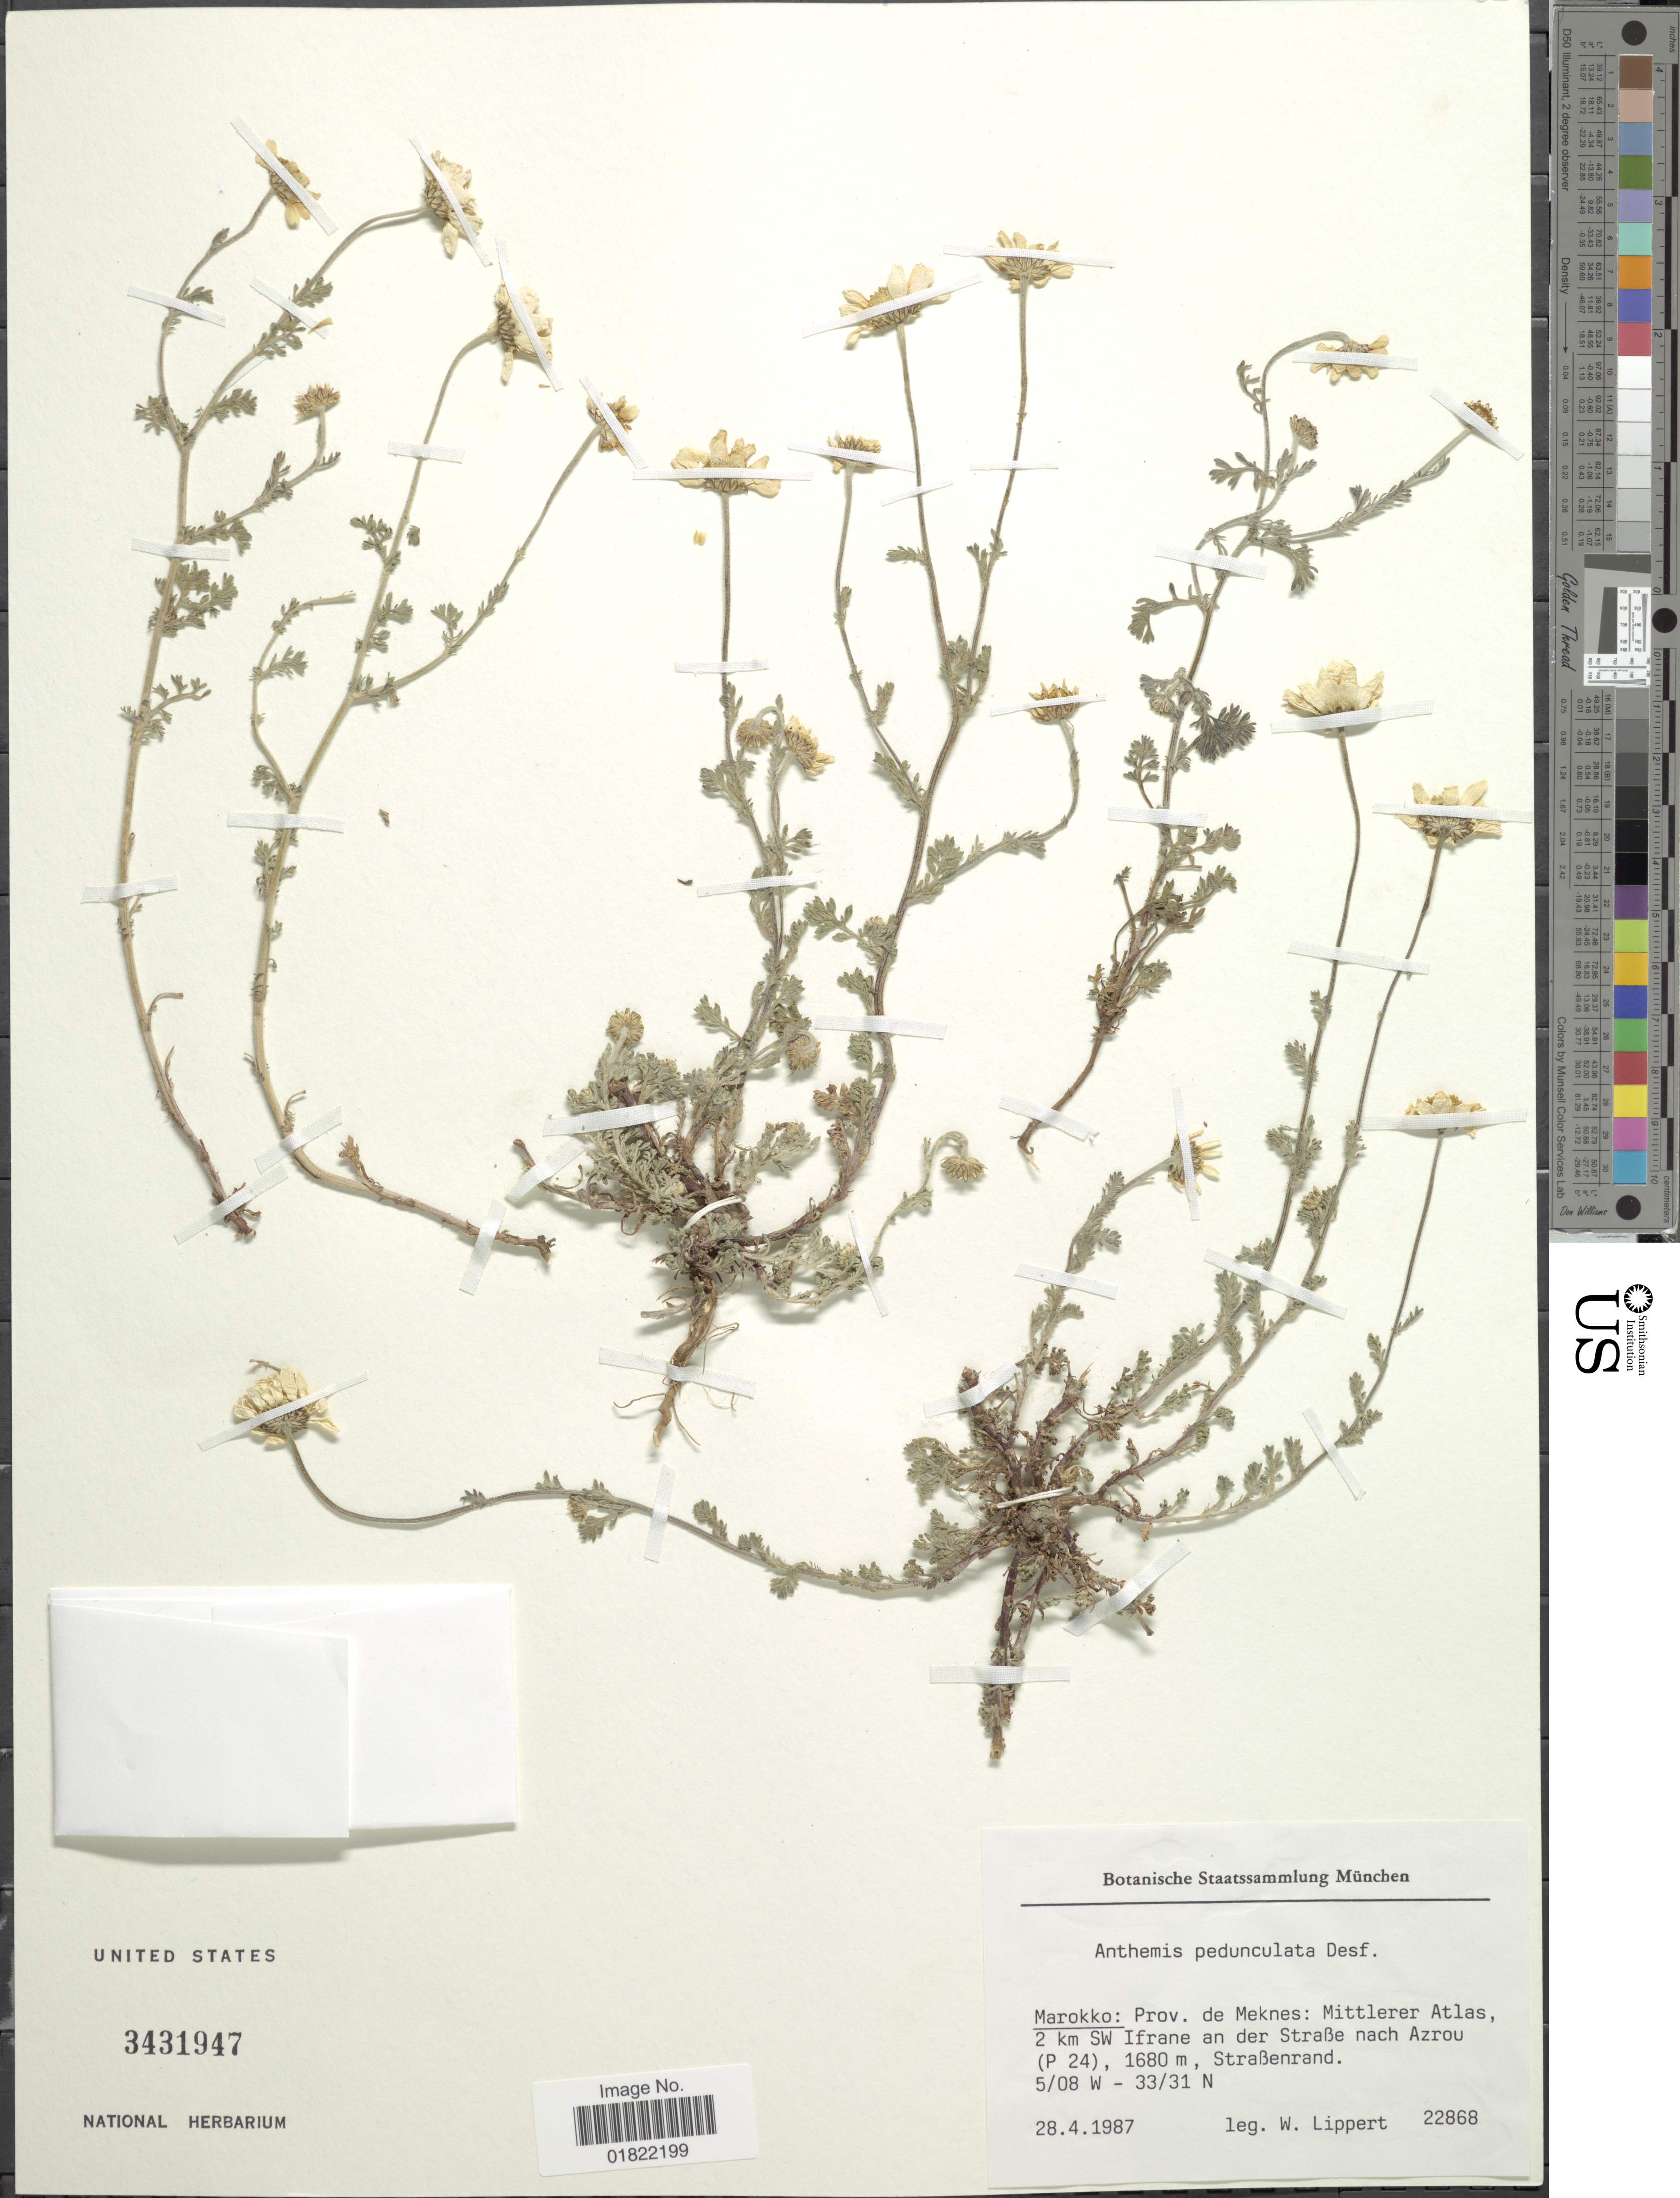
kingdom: Plantae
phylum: Tracheophyta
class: Magnoliopsida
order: Asterales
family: Asteraceae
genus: Anthemis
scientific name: Anthemis pedunculata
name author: Desf.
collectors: W. Lippert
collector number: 22868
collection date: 1987-04-28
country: Morocco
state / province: Meknès-Tafilalet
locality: Marokko: Prov. de Meknes: Mittlerer Atlas, 2 km SW Ifrane an der Strasse nach Azrou (P 24)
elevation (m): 1680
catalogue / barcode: US 3431947